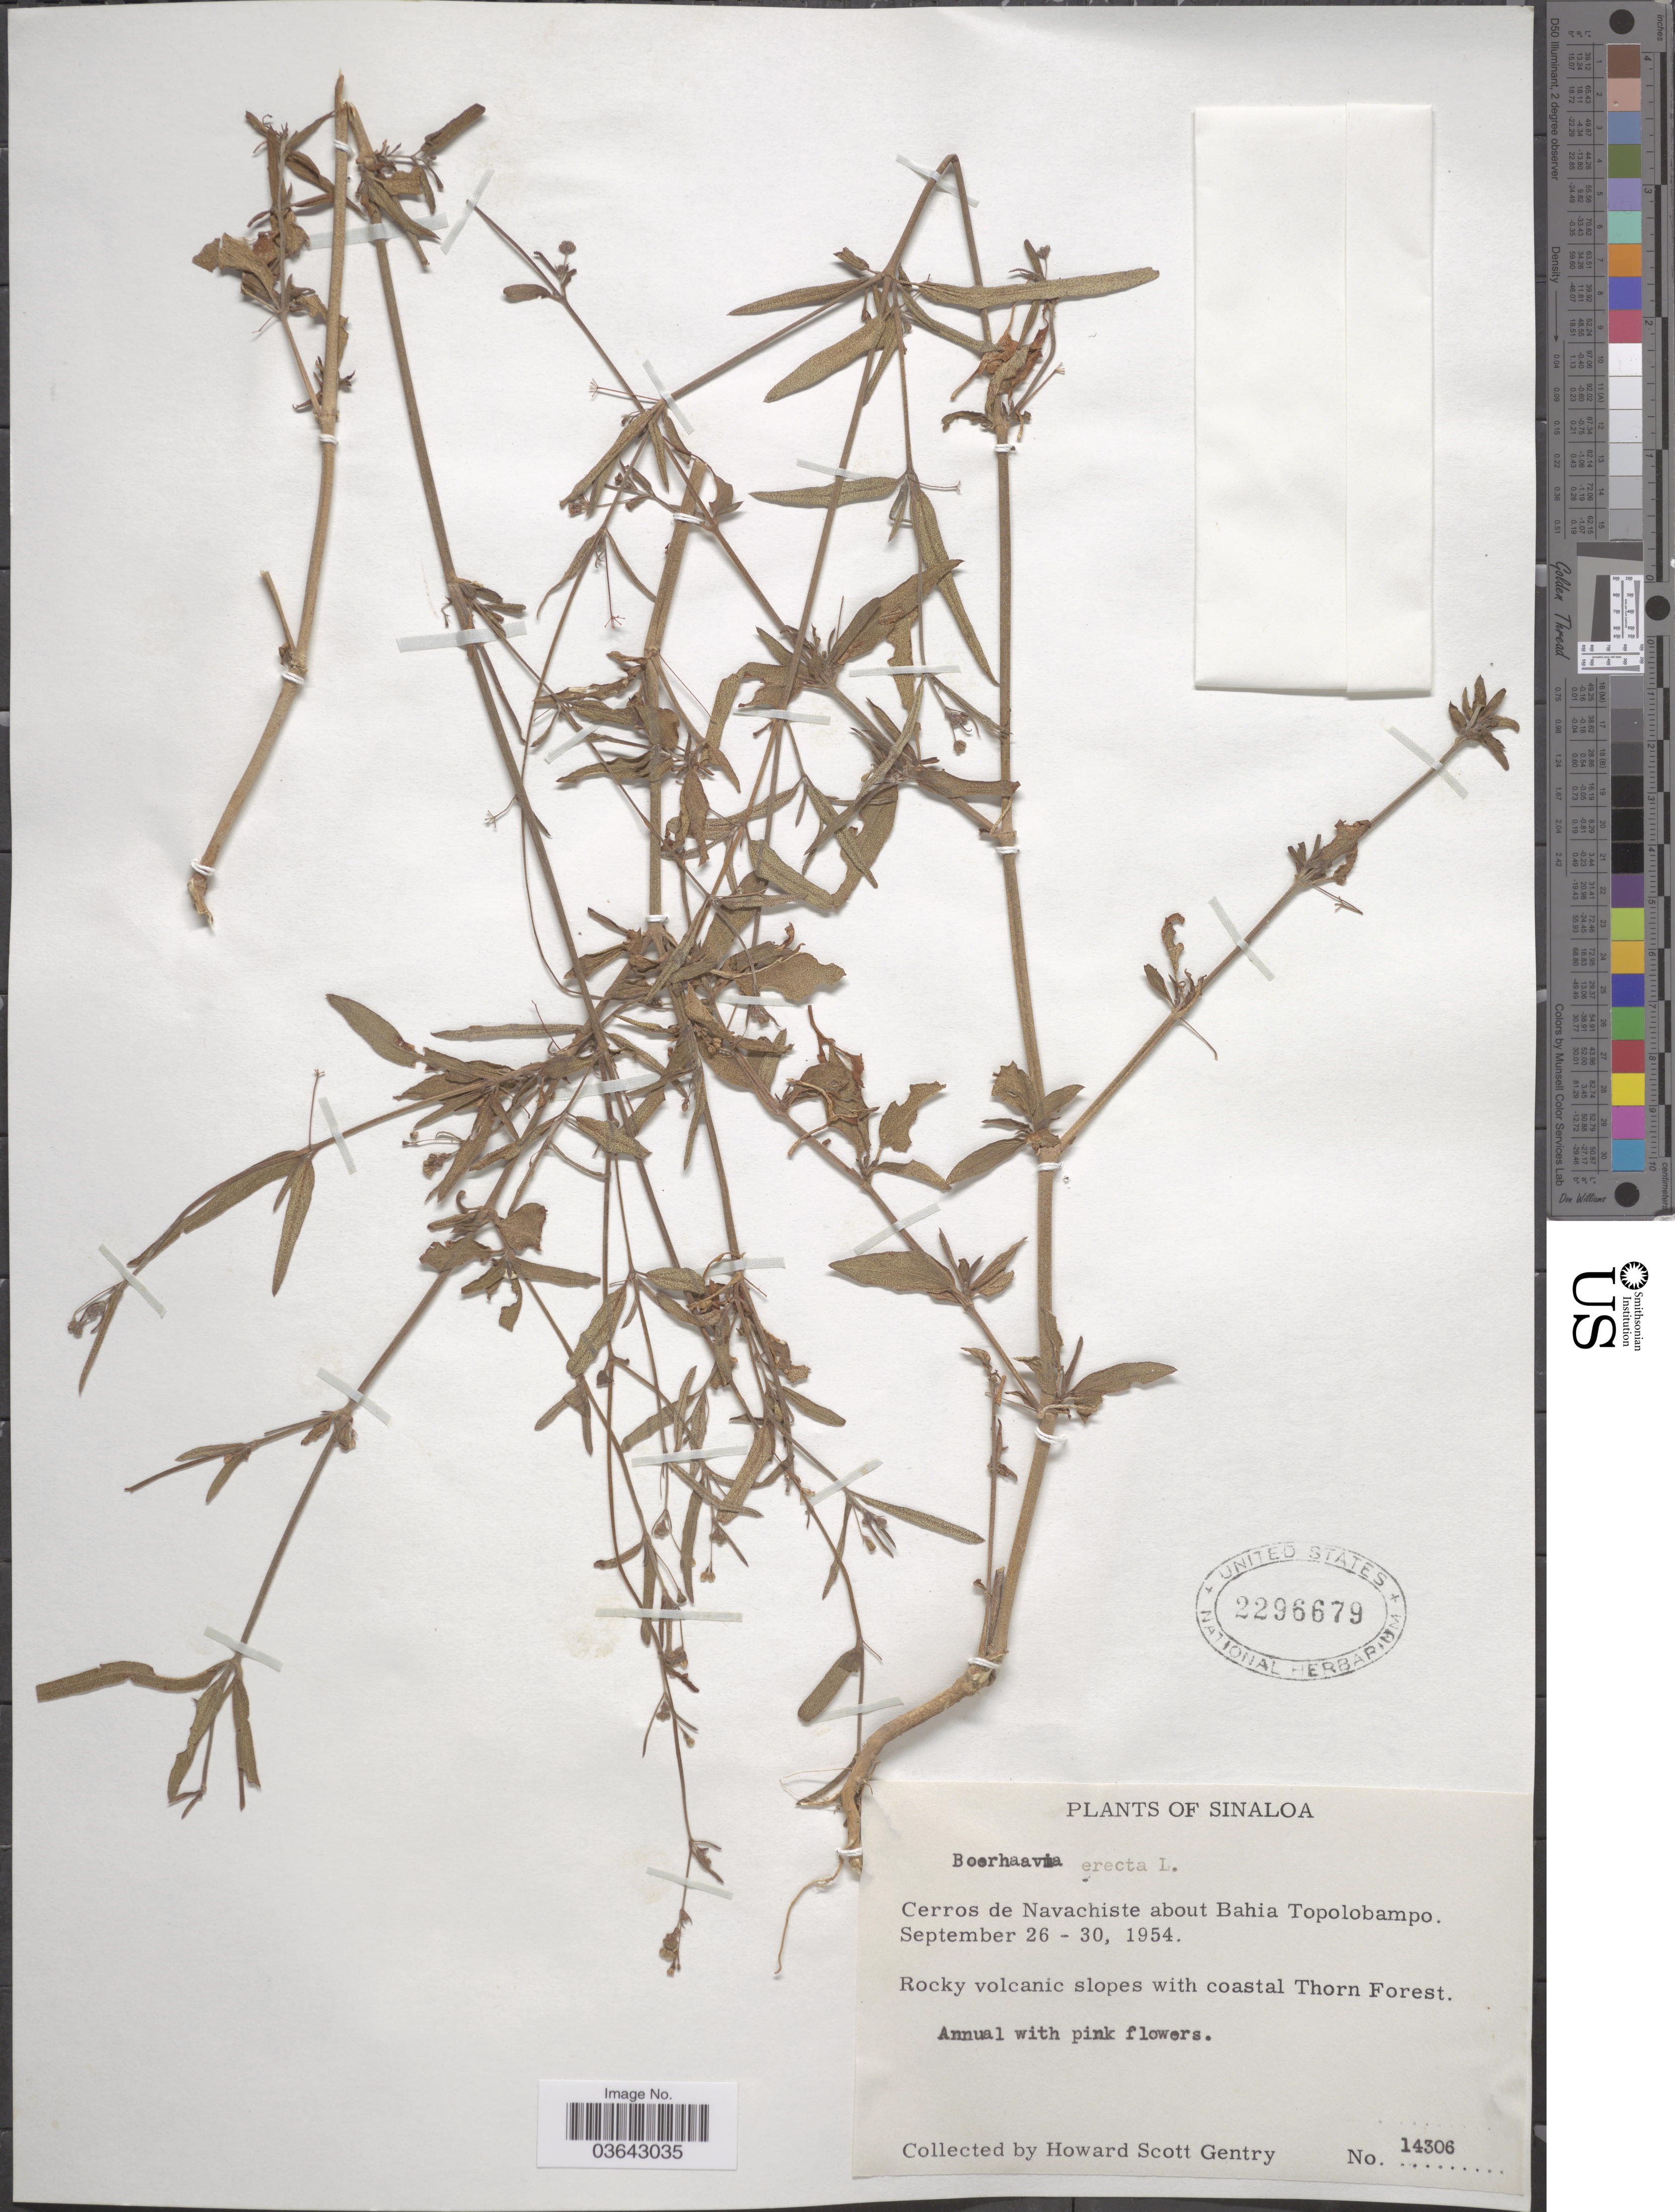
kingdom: Plantae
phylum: Tracheophyta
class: Magnoliopsida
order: Caryophyllales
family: Nyctaginaceae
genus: Boerhavia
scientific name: Boerhavia erecta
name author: L.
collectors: H. S. Gentry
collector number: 14306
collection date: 1954-09-26/1954-09-30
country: Mexico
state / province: Sinaloa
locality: Cerros de Navachiste about Bahia Topolobampo.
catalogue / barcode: US 2296679